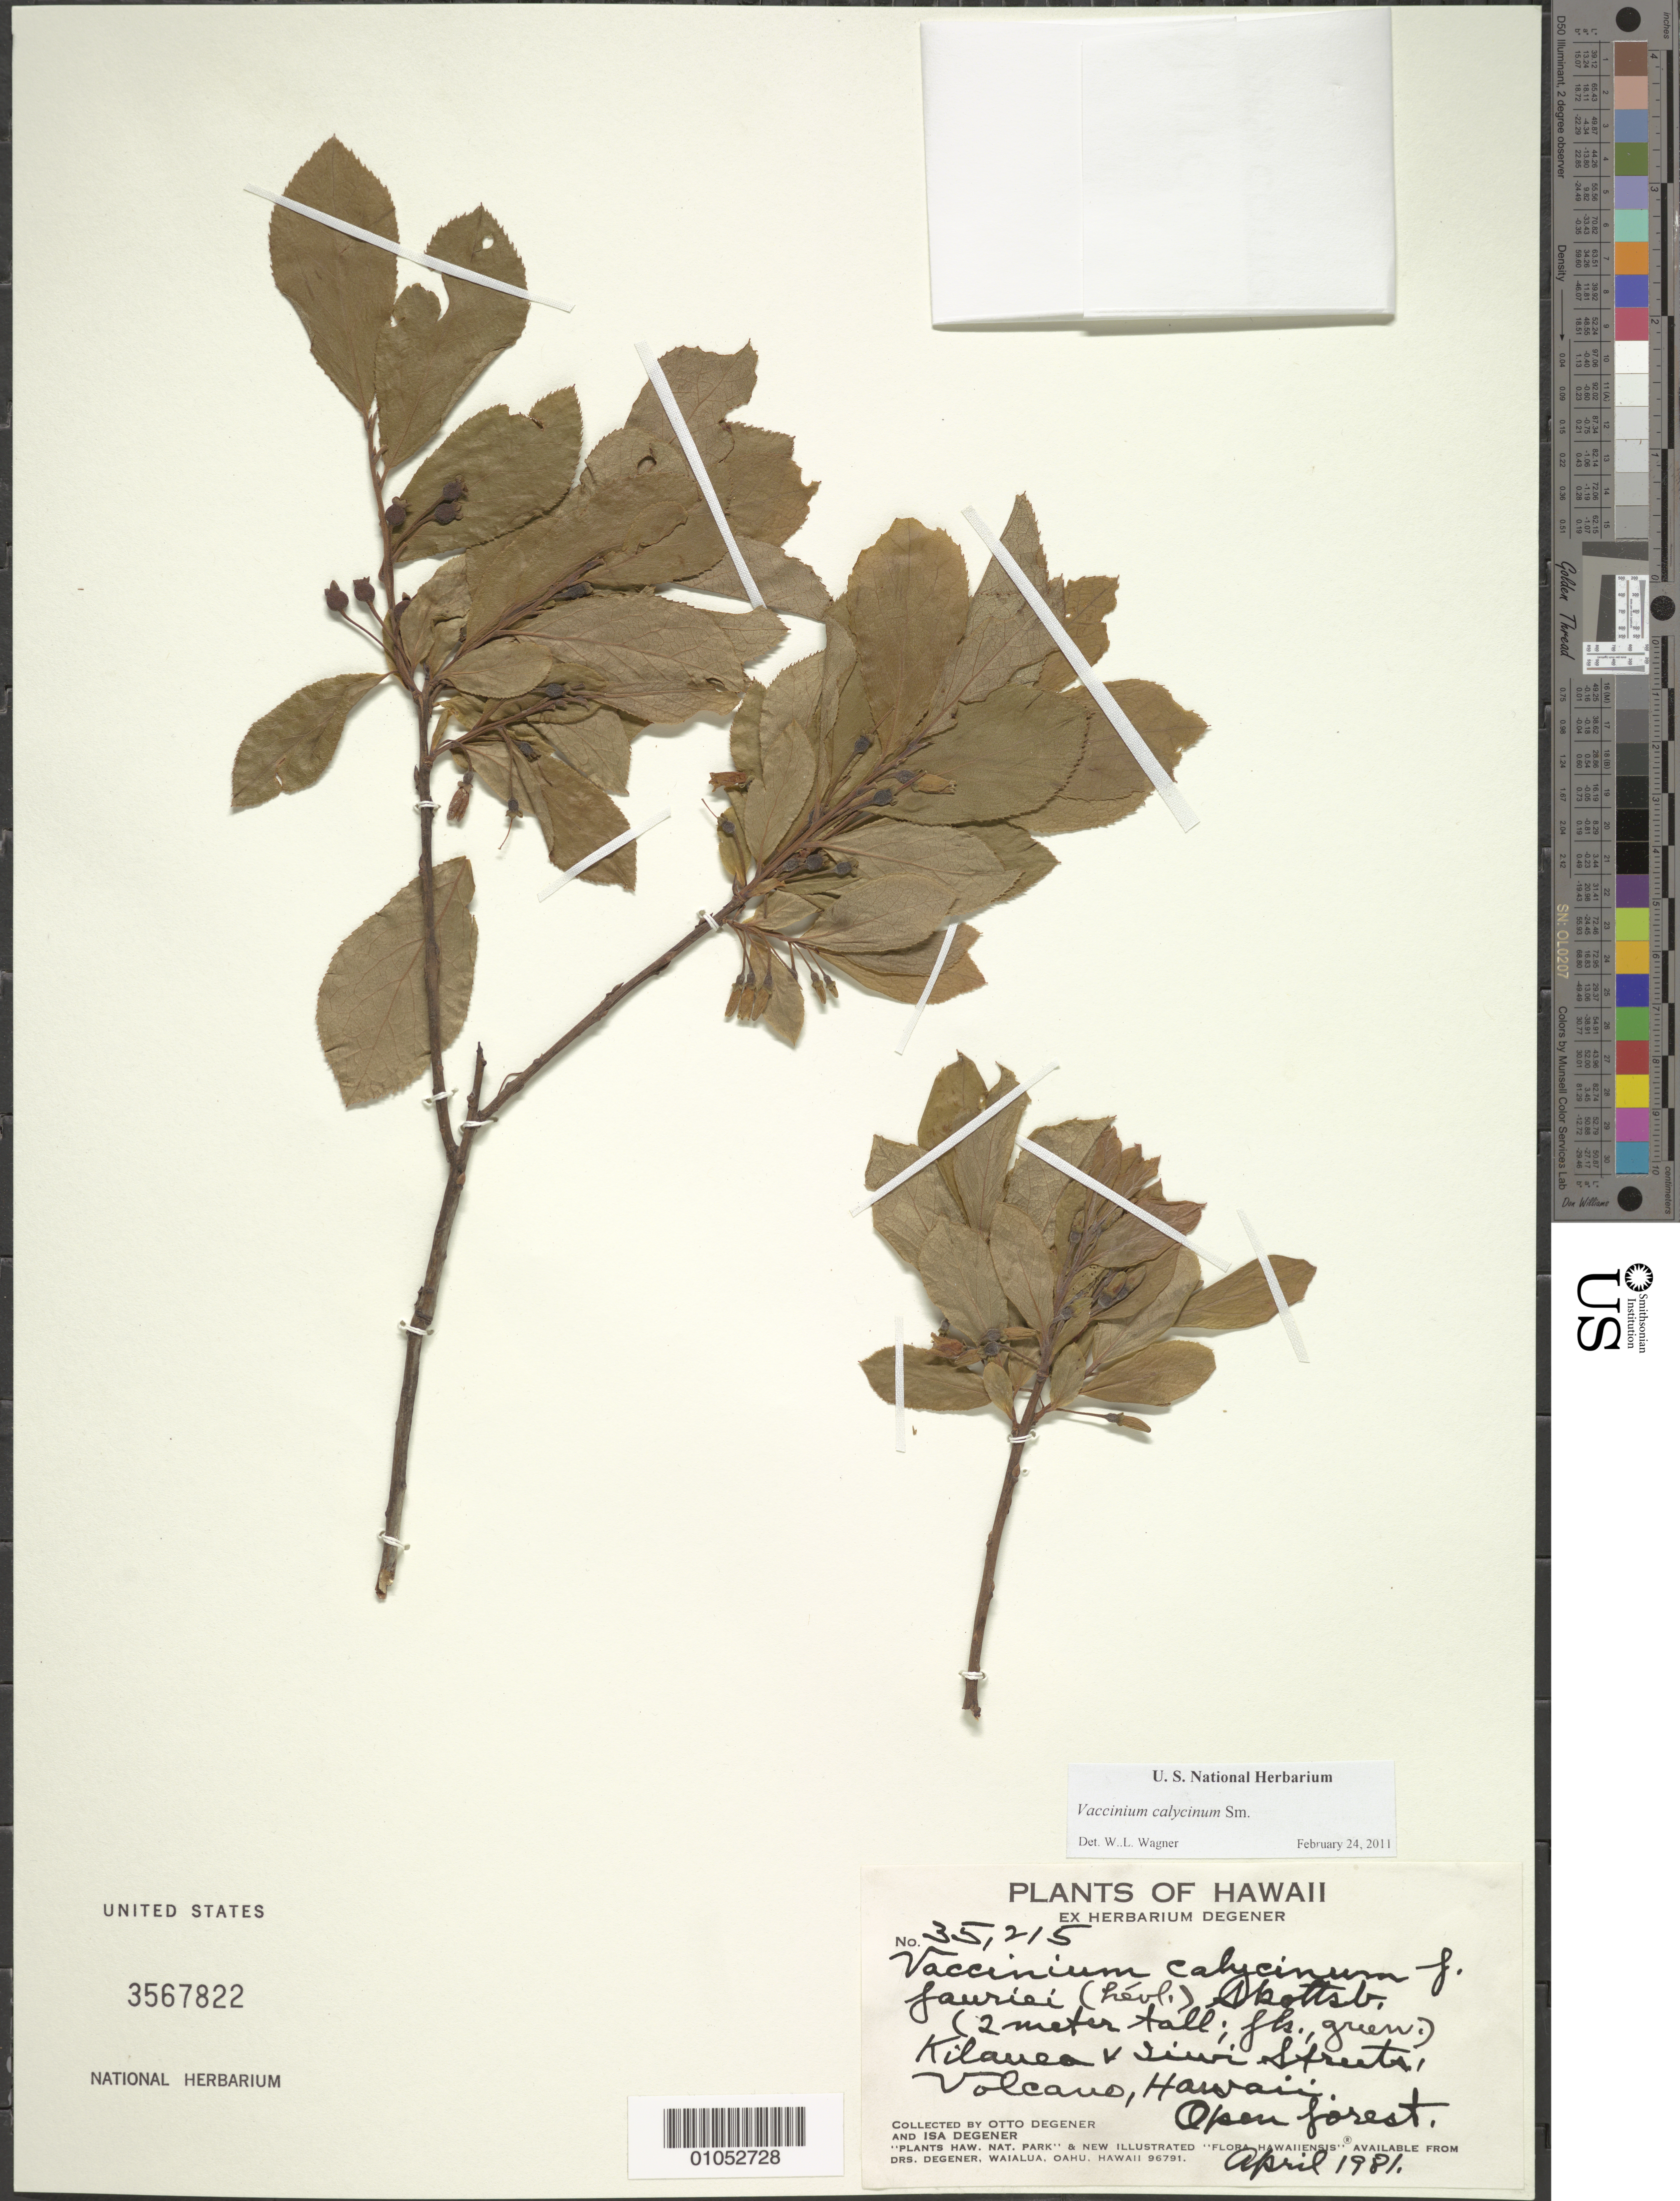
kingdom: Plantae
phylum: Tracheophyta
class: Magnoliopsida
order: Ericales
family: Ericaceae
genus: Vaccinium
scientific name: Vaccinium calycinum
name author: Sm.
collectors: O. Degener & I. Degener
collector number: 35215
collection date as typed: Apr 1981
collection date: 1981-04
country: United States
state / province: Hawaii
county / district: Hawaii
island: Hawaii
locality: Kilauea & Iiwi Streets, Volcano, Hawaii.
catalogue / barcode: US 3567822